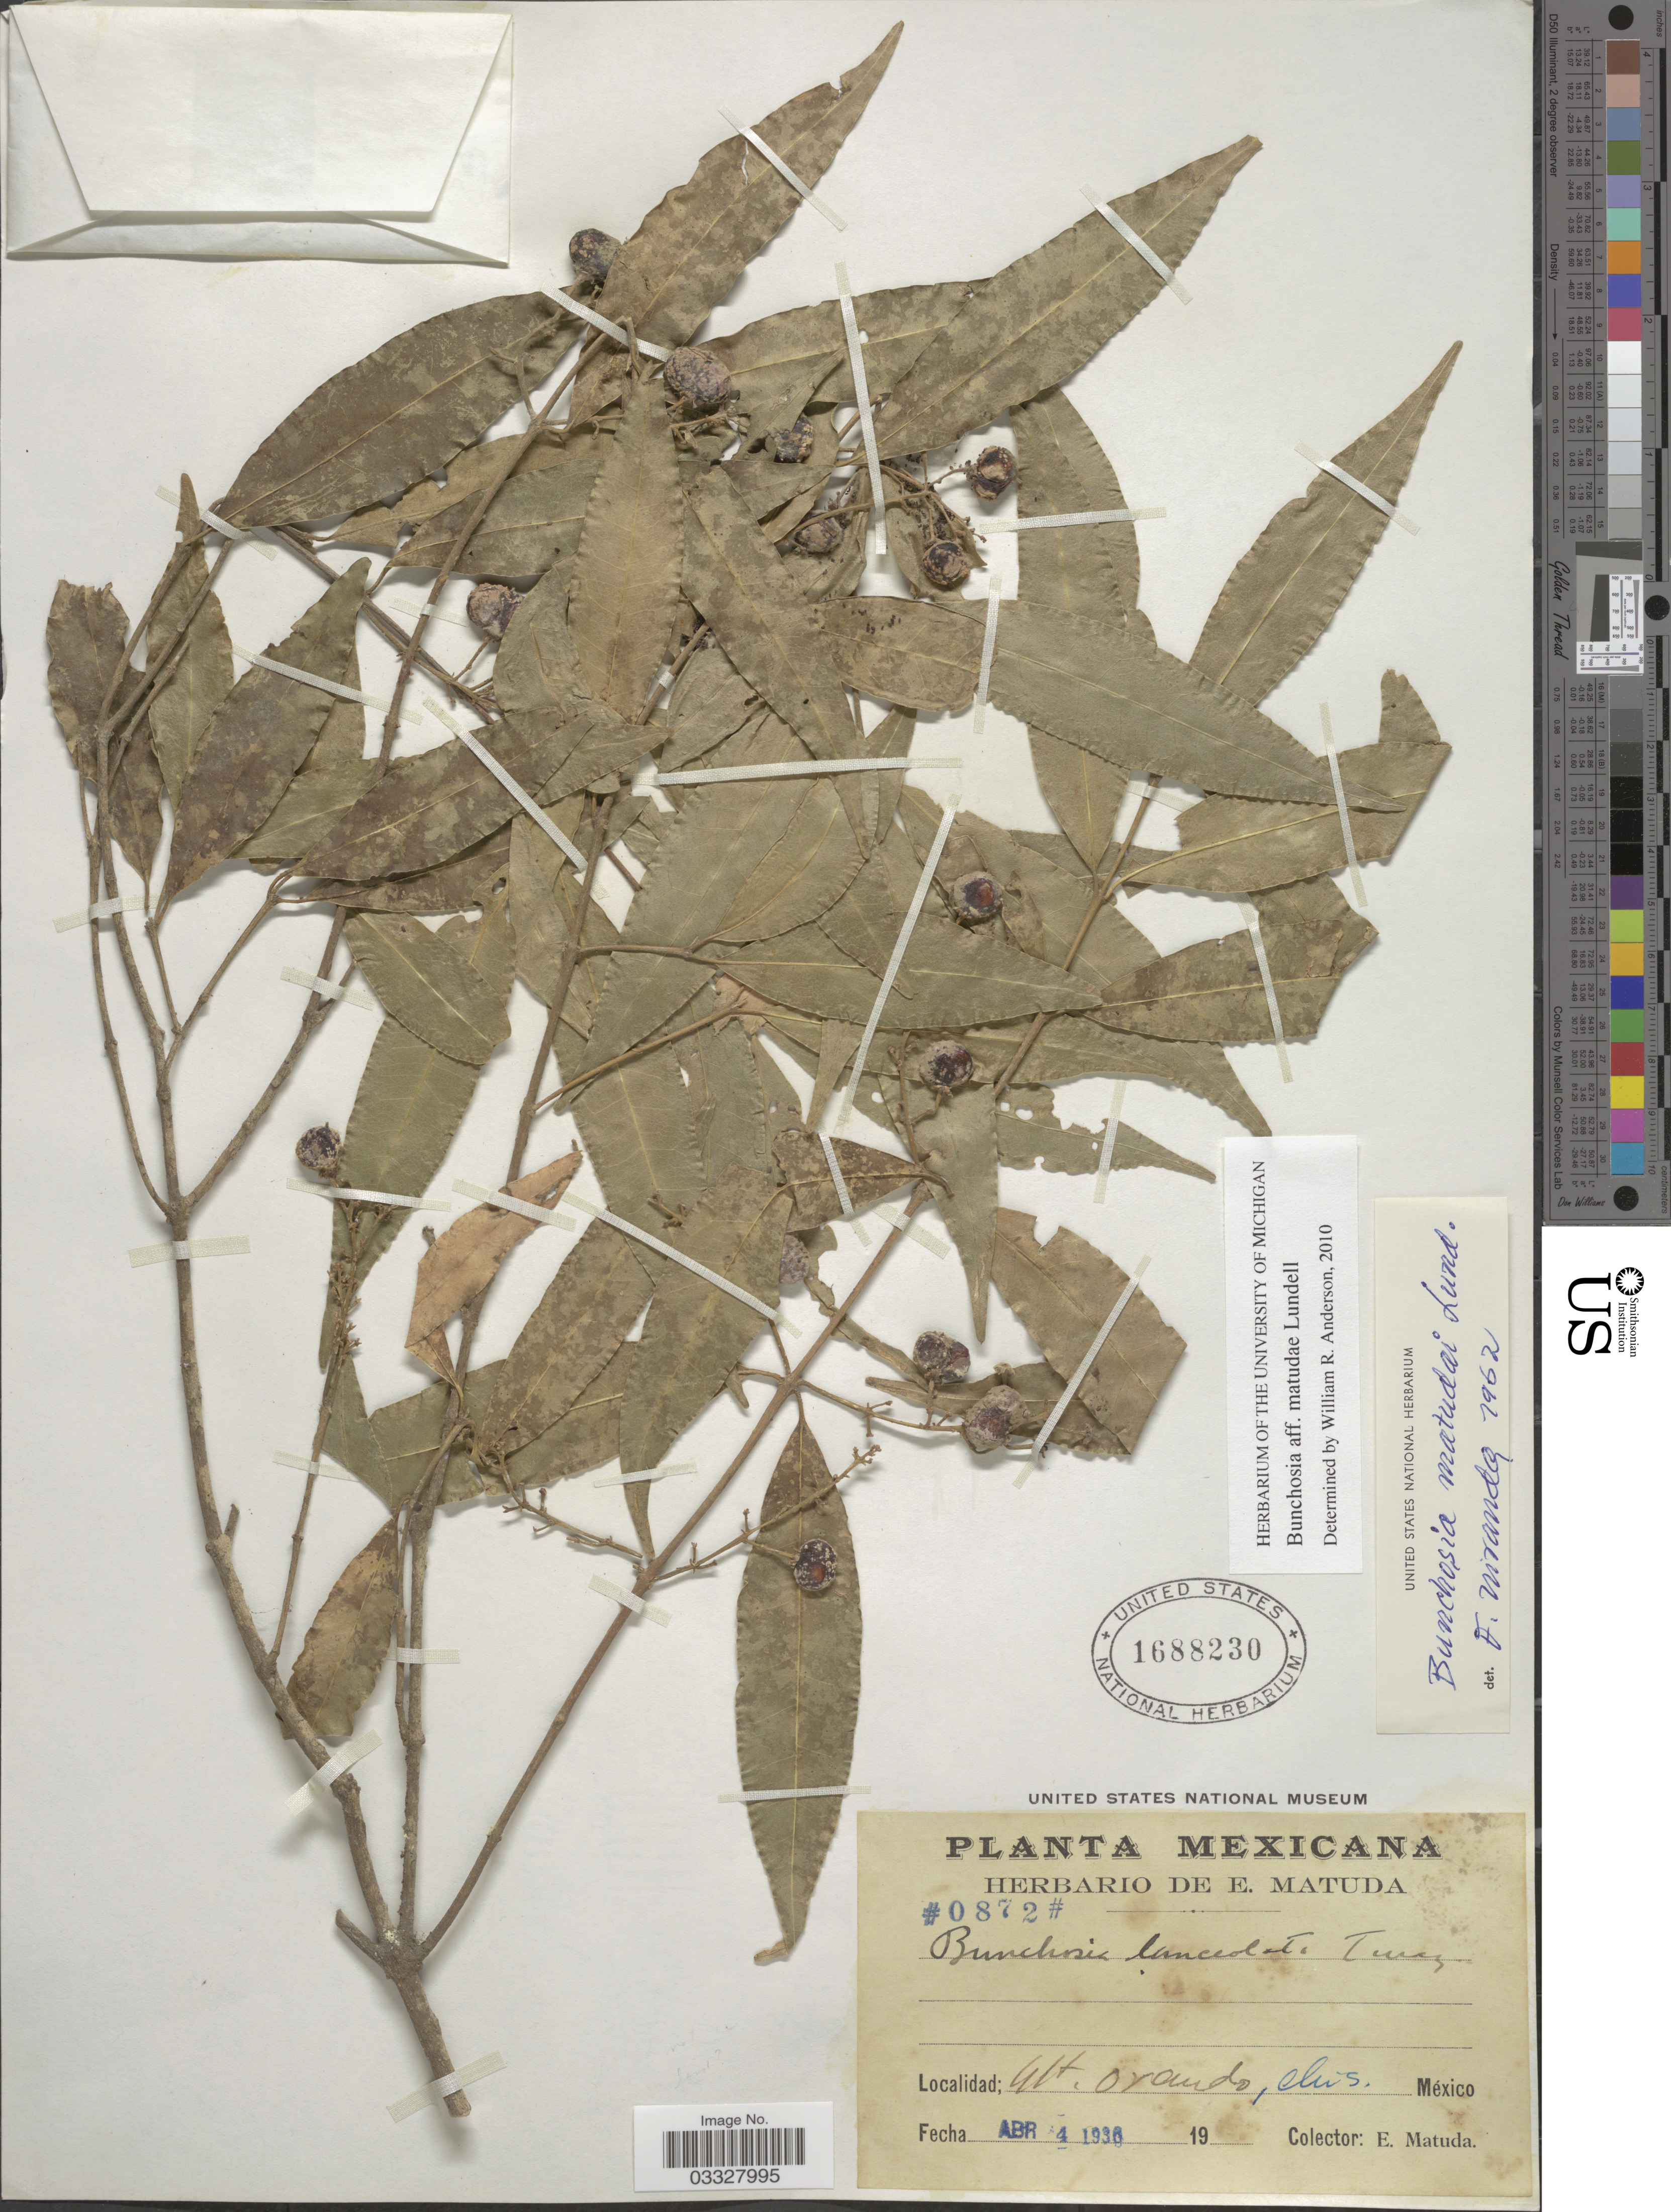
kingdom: Plantae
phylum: Tracheophyta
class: Magnoliopsida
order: Malpighiales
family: Malpighiaceae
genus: Bunchosia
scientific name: Bunchosia matudae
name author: Lundell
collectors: E. Matuda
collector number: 0872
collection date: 1930-04-04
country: Mexico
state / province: Chiapas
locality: Mt. Ovando.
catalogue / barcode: US 1688230